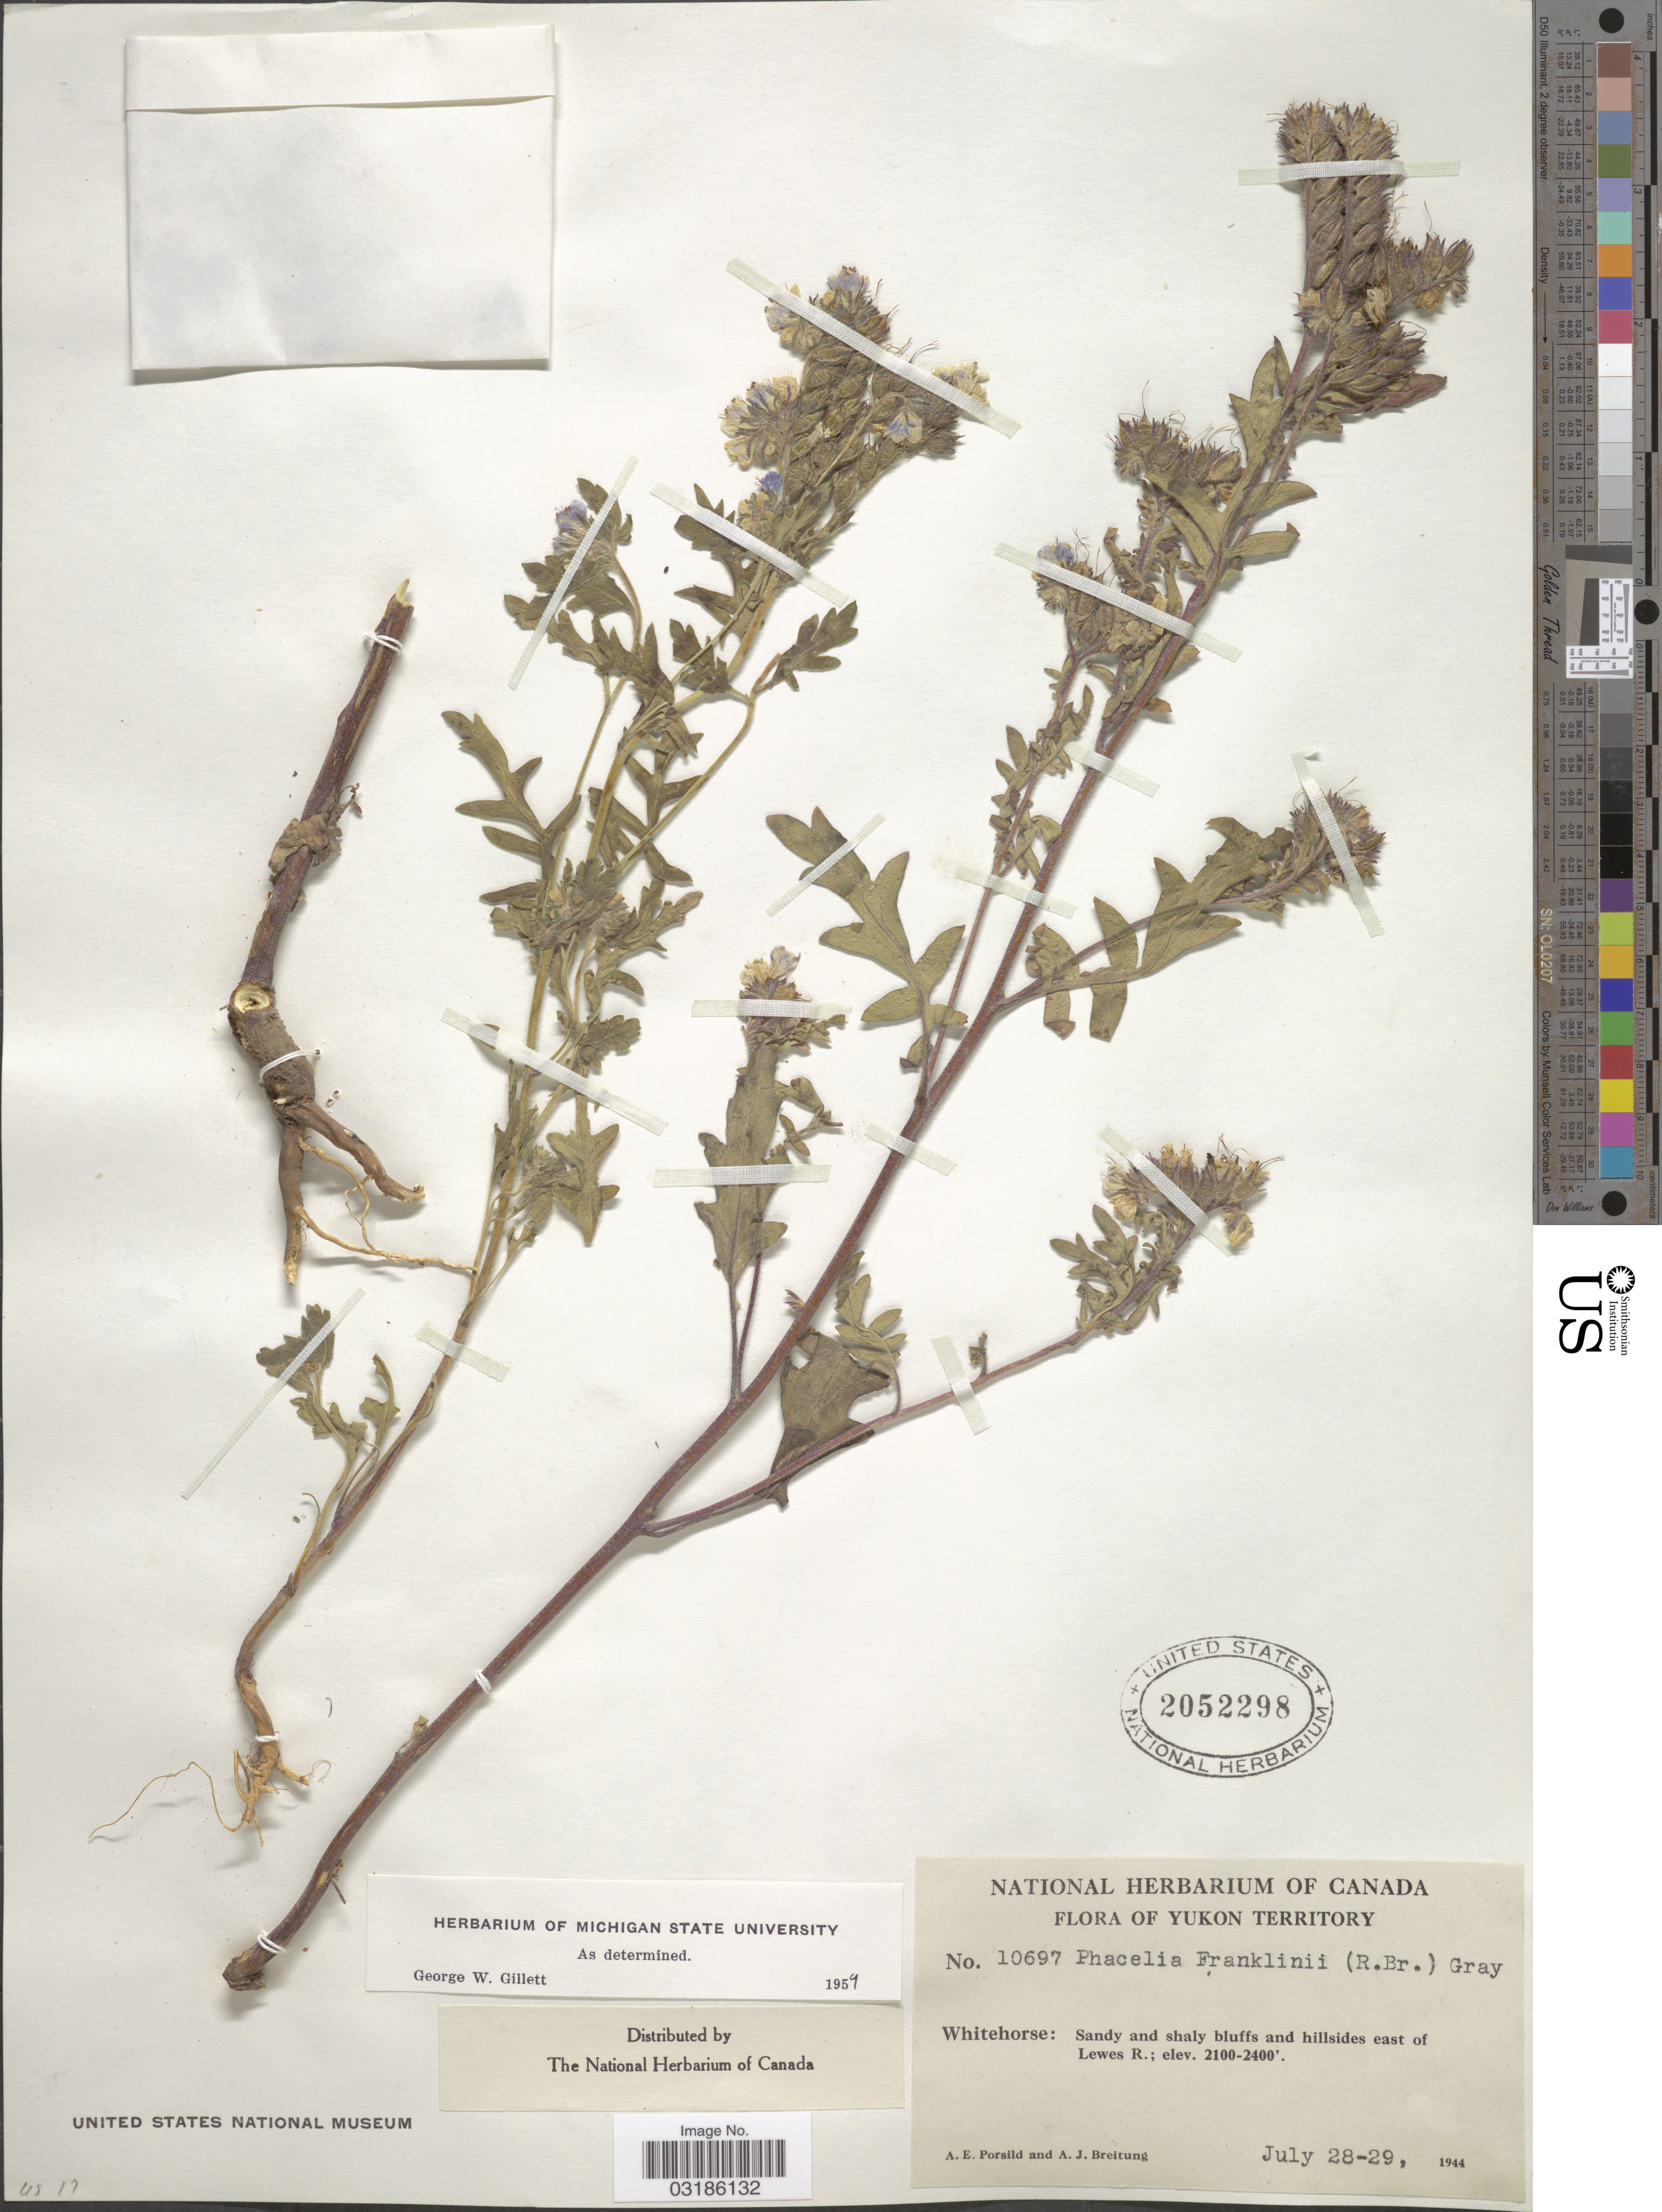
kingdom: Plantae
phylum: Tracheophyta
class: Magnoliopsida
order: Boraginales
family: Hydrophyllaceae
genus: Phacelia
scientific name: Phacelia franklinii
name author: Nutt.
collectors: A. E. Porsild & A. Breitung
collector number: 10697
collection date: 1944-07-28/1944-07-29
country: Canada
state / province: Yukon Territory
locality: Whitehorse: Sandy and shaly bluffs and hillsides east of Lewes R.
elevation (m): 640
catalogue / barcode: US 2052298